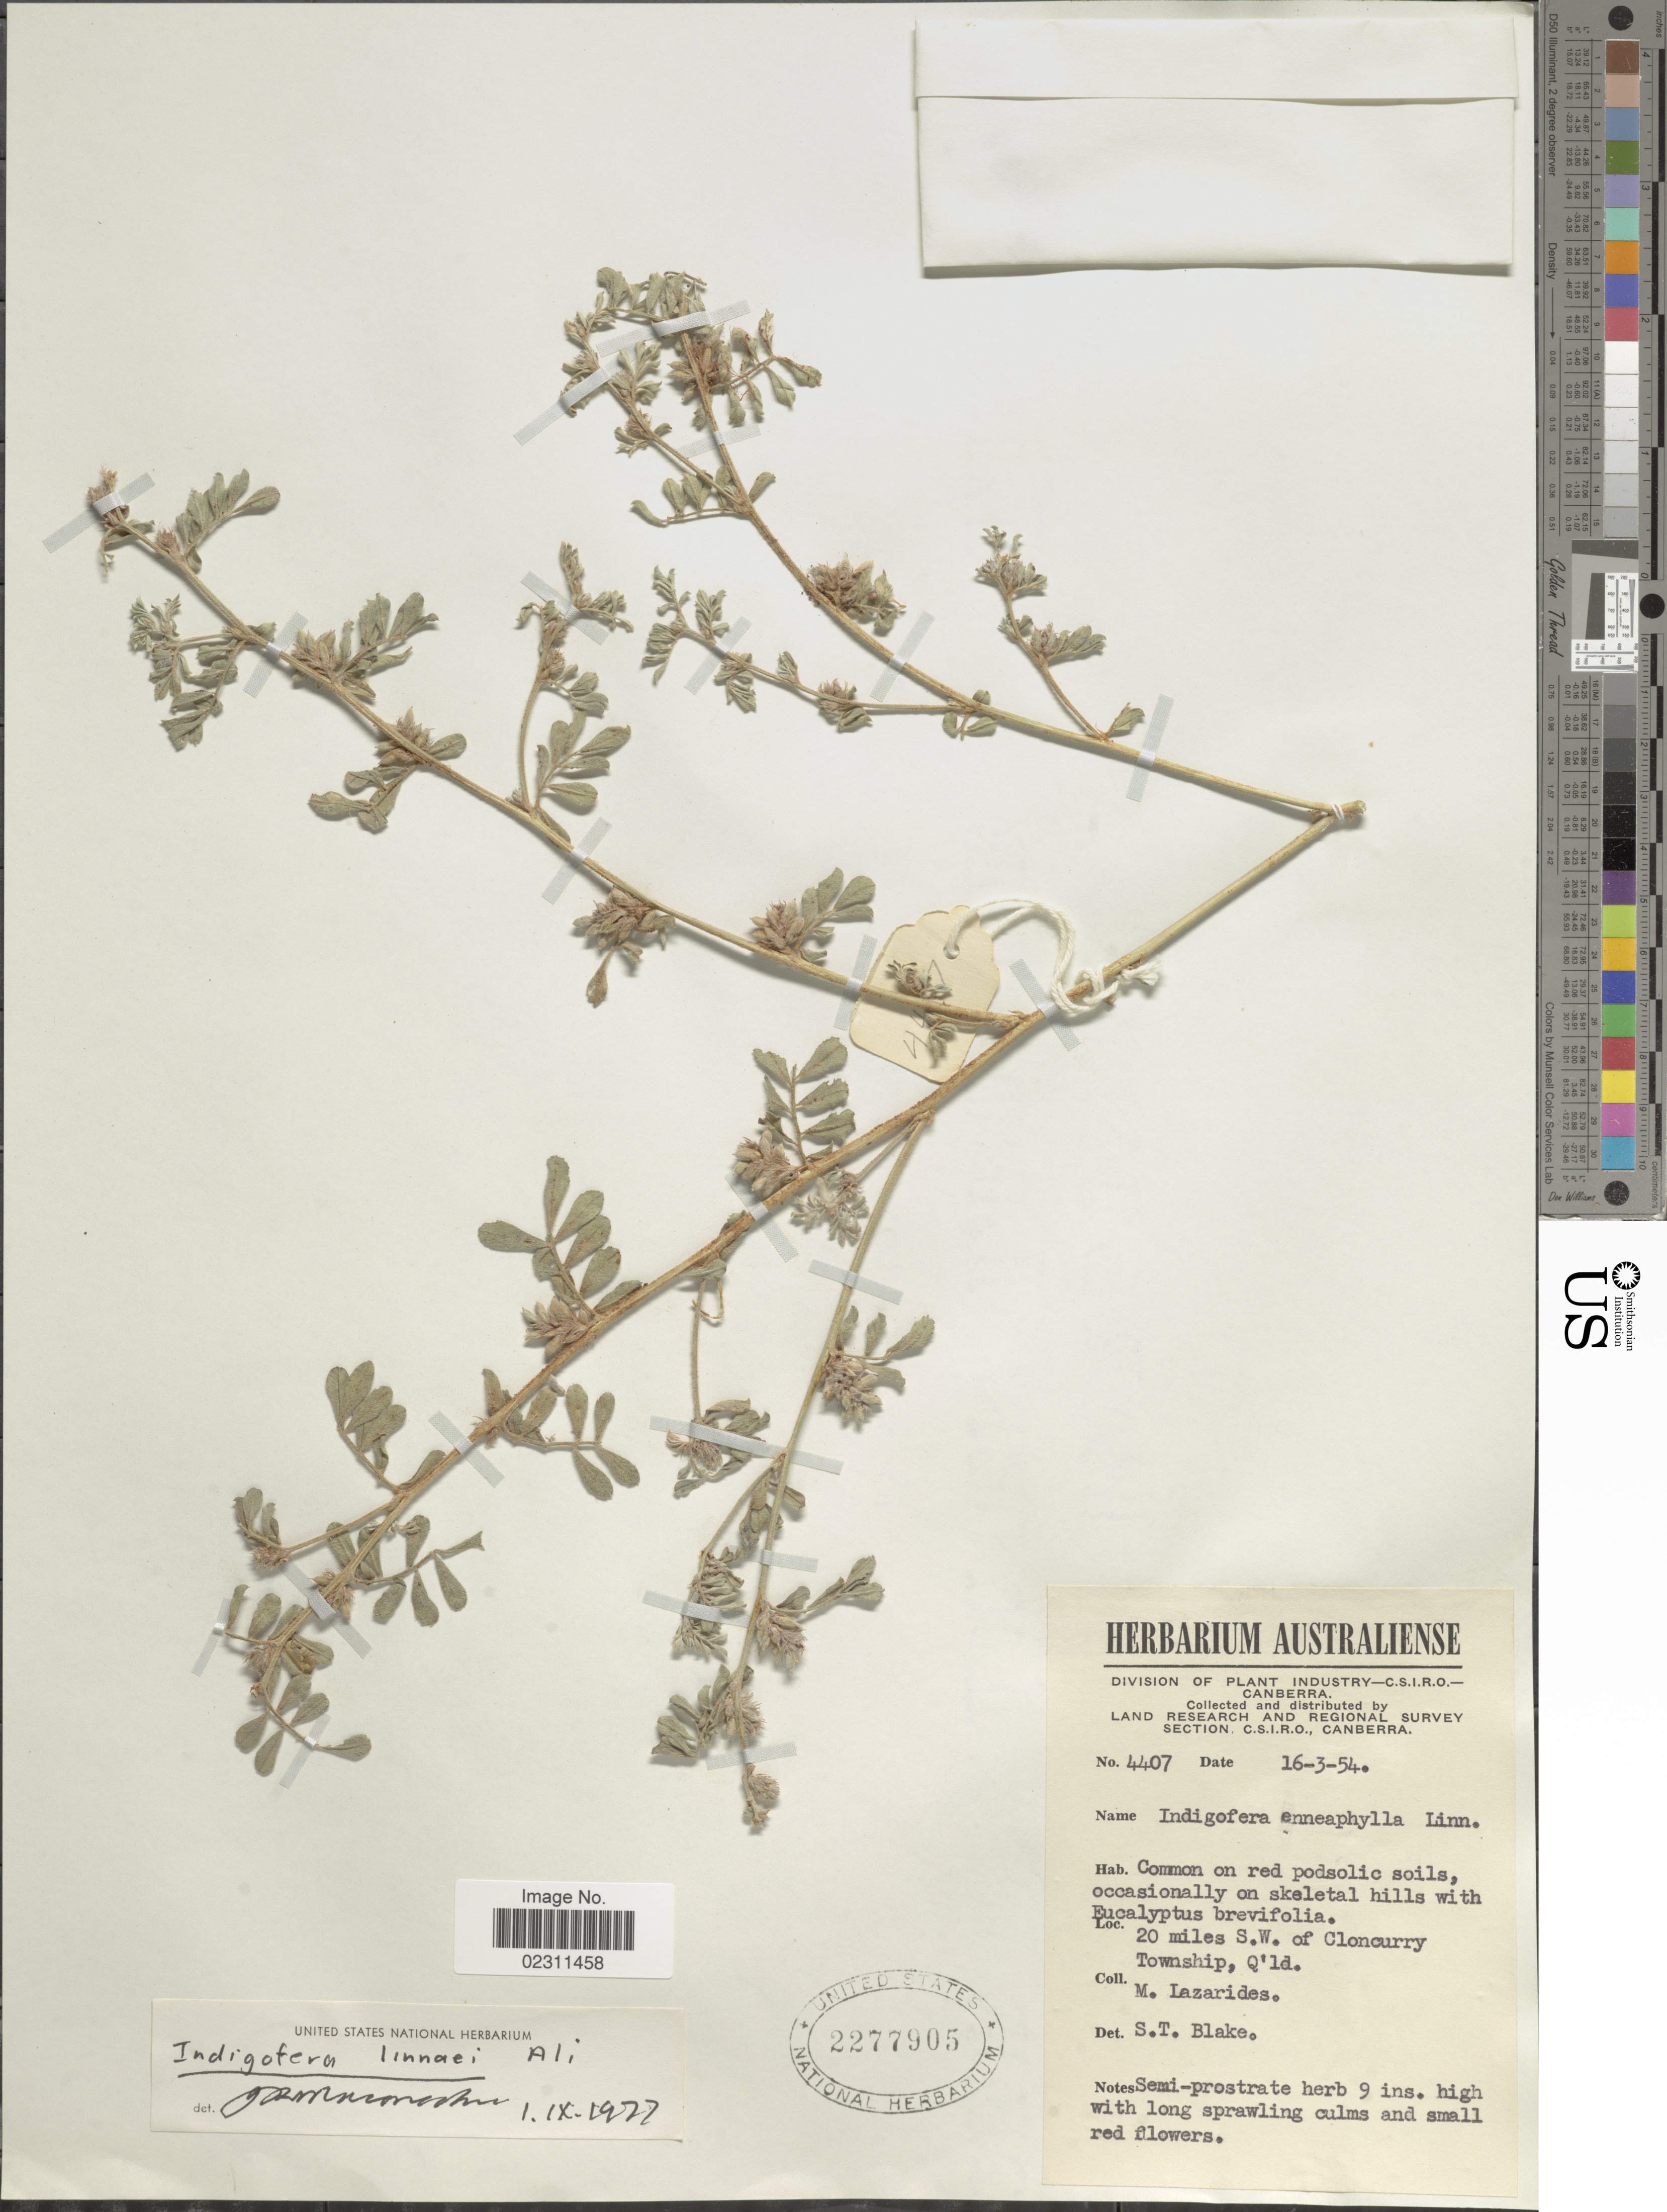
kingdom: Plantae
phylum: Tracheophyta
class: Magnoliopsida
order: Fabales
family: Fabaceae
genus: Indigofera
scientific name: Indigofera enneaphylla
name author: Eckl. & Zeyh.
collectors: M. Lazarides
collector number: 4407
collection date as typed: Transcribed d/m/y: 16/3/54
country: Australia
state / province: Queensland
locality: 20 miles S.W. of Cloncurry Township, Q'ld.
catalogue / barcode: US 2277905